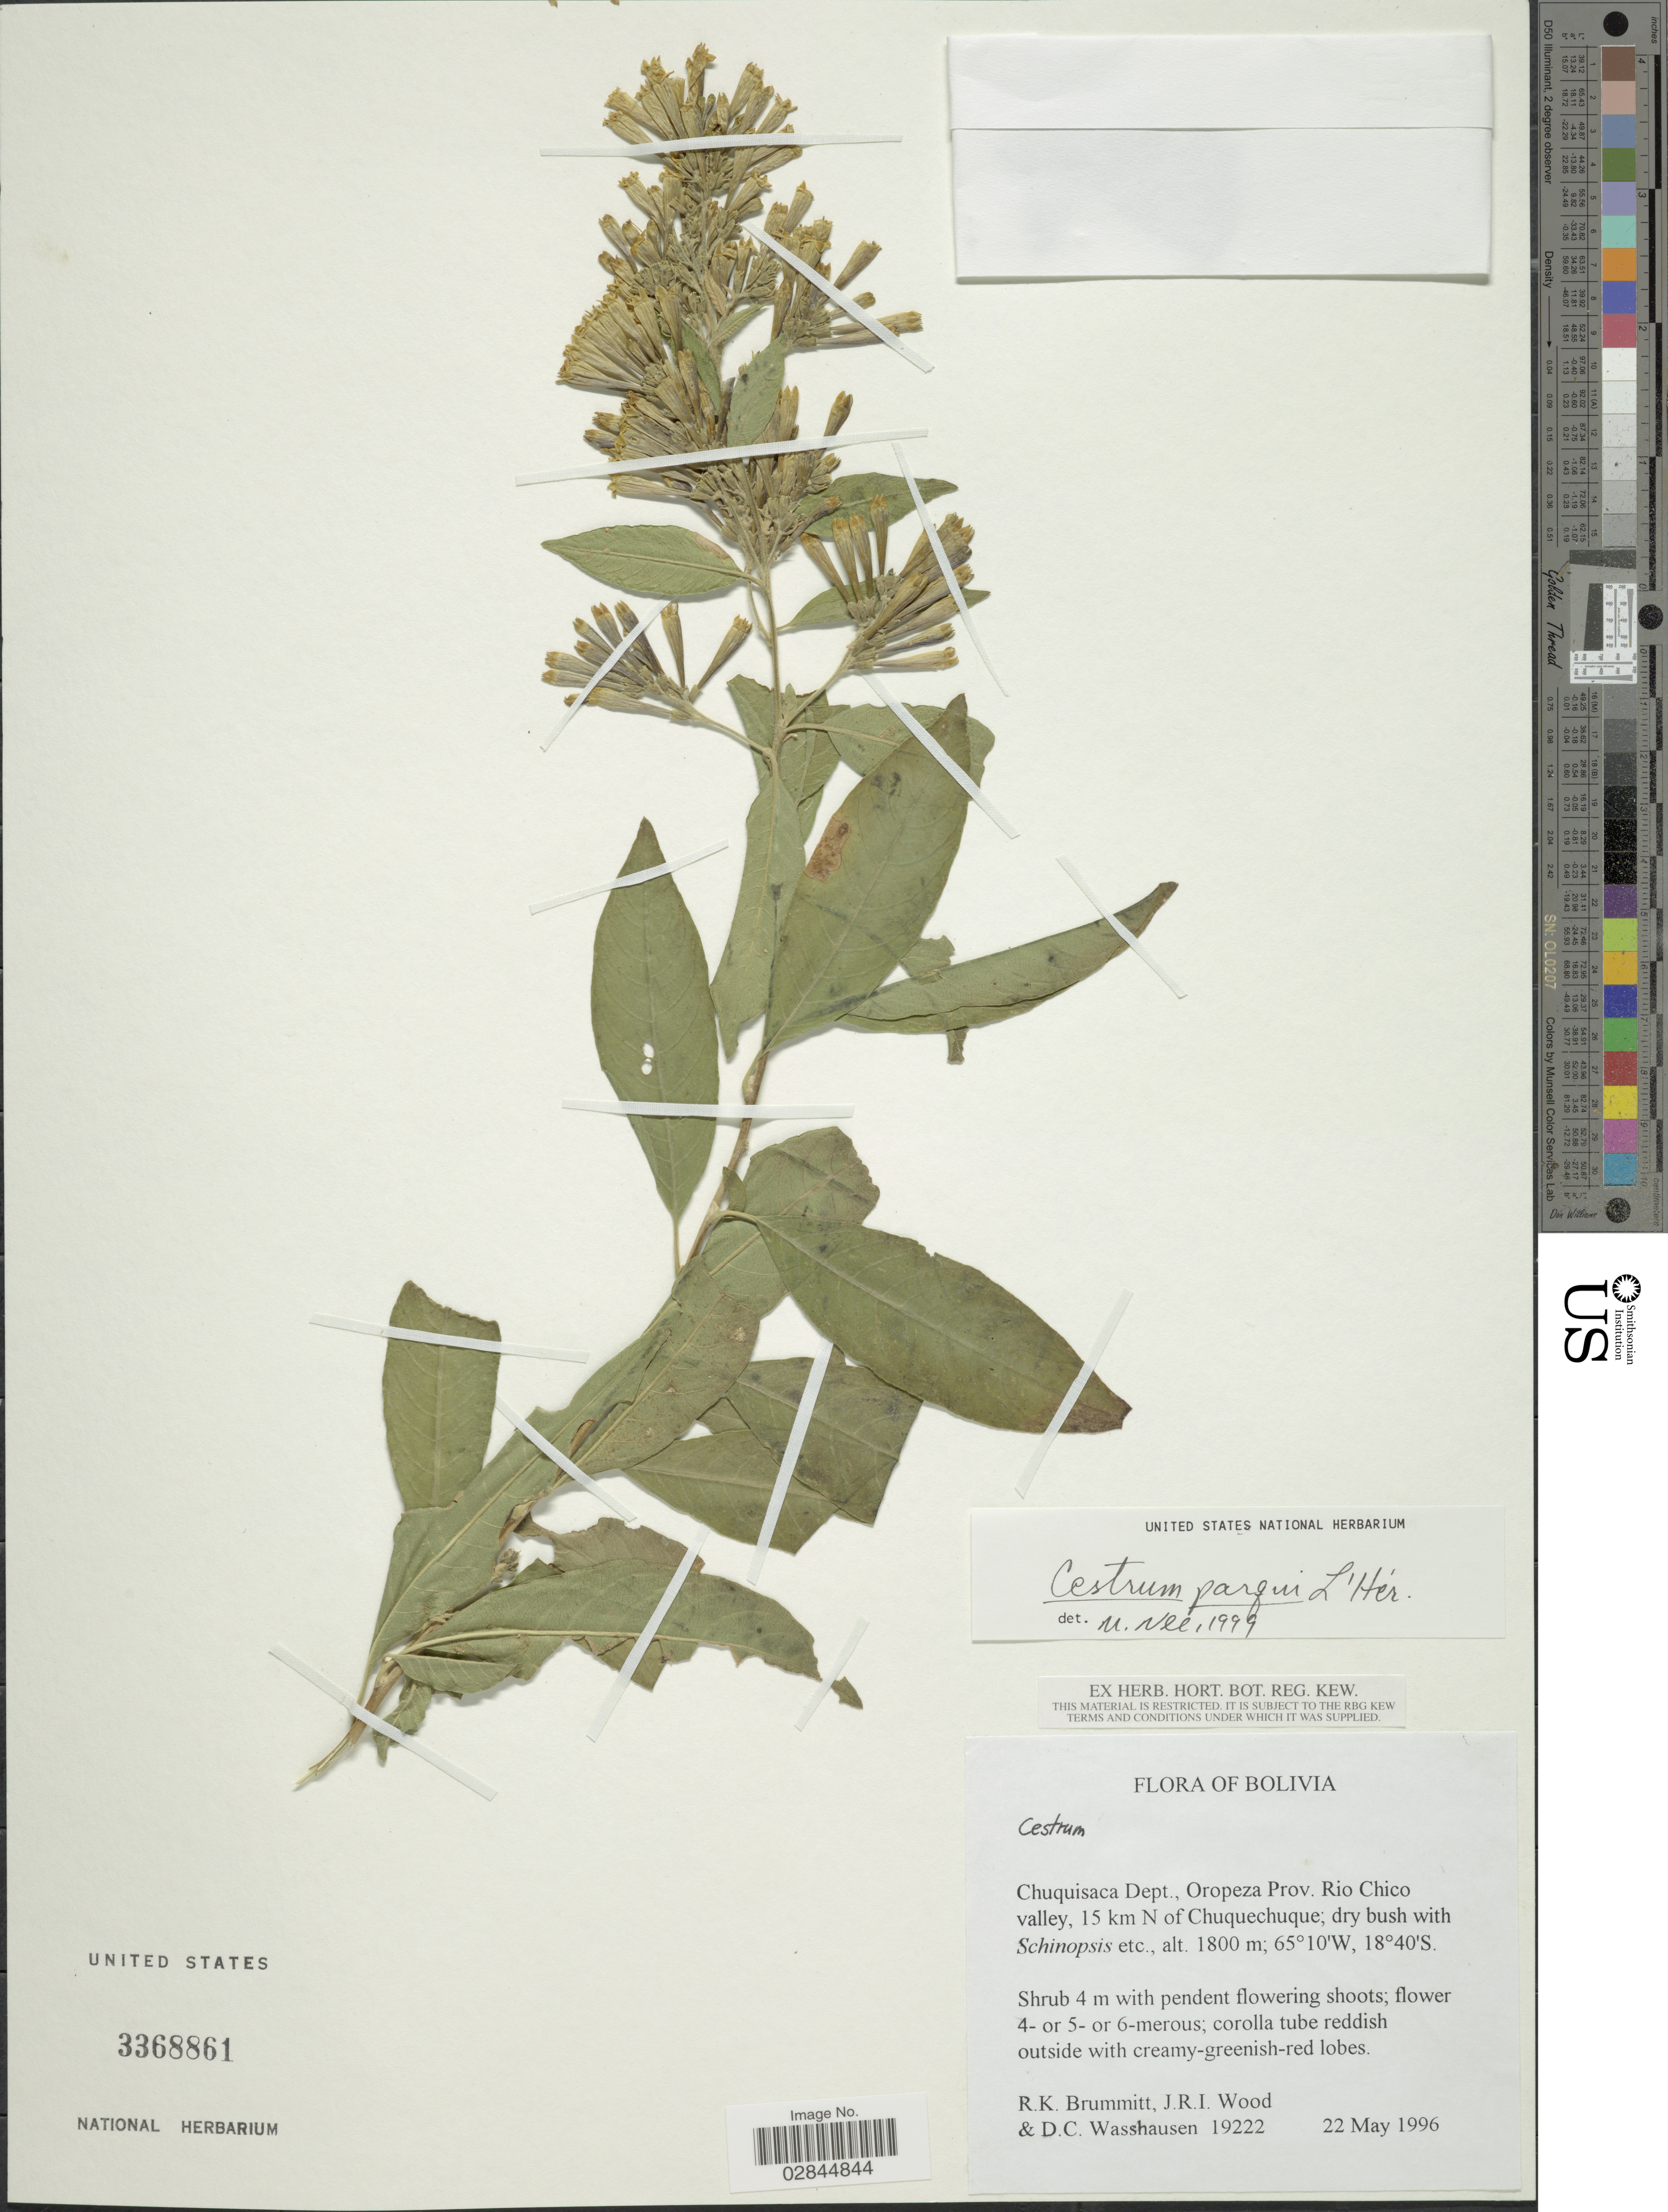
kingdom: Plantae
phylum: Tracheophyta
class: Magnoliopsida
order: Solanales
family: Solanaceae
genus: Cestrum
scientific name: Cestrum parqui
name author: L'Hér.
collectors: R. K. Brummitt, J. R. I. Wood & D. C. Wasshausen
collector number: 19222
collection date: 1996-05-22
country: Bolivia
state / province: Chuquisaca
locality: Chuquisaca Dept., Oropeza Prov. Rio Chico Valley, 15 km N of Chuquechuque.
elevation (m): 1800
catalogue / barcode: US 3368861